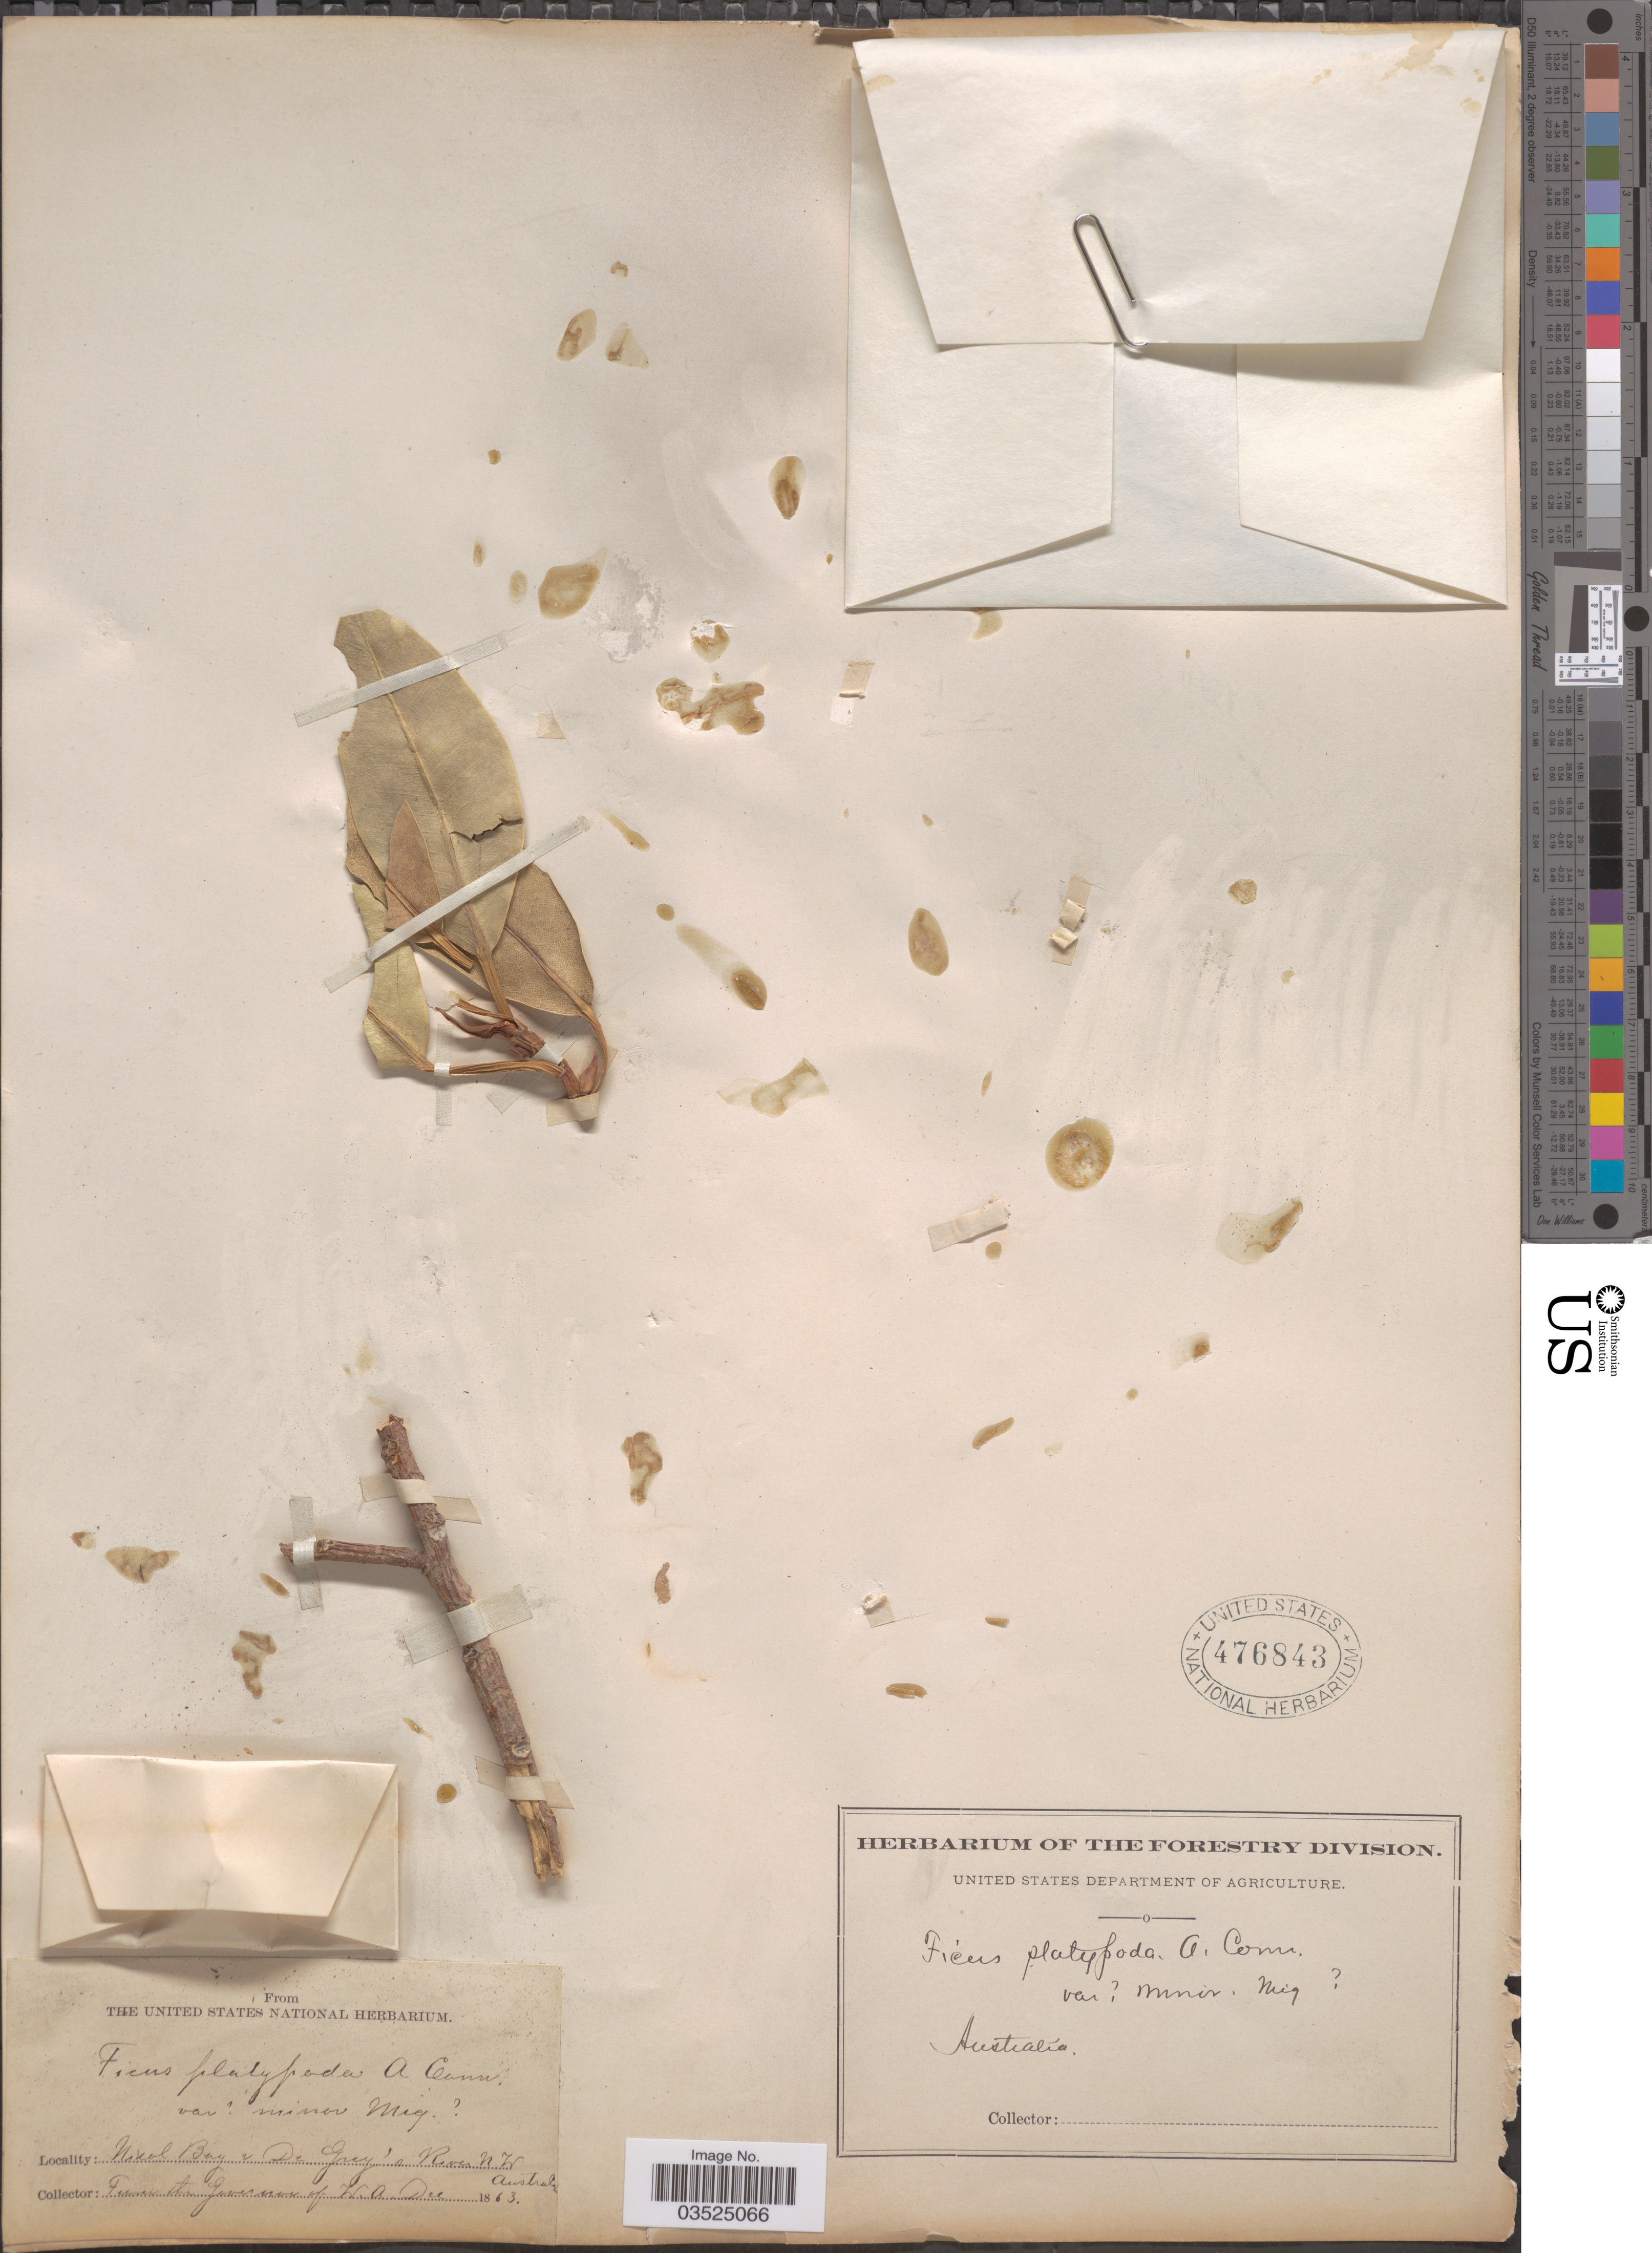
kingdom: Plantae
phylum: Tracheophyta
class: Magnoliopsida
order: Rosales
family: Moraceae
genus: Ficus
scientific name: Ficus brachypoda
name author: (Miq.) Miq.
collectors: -. Ridley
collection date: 1863-12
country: Australia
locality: Nicol Bay & De Grey's River N. W. Australia.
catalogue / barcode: US 476843